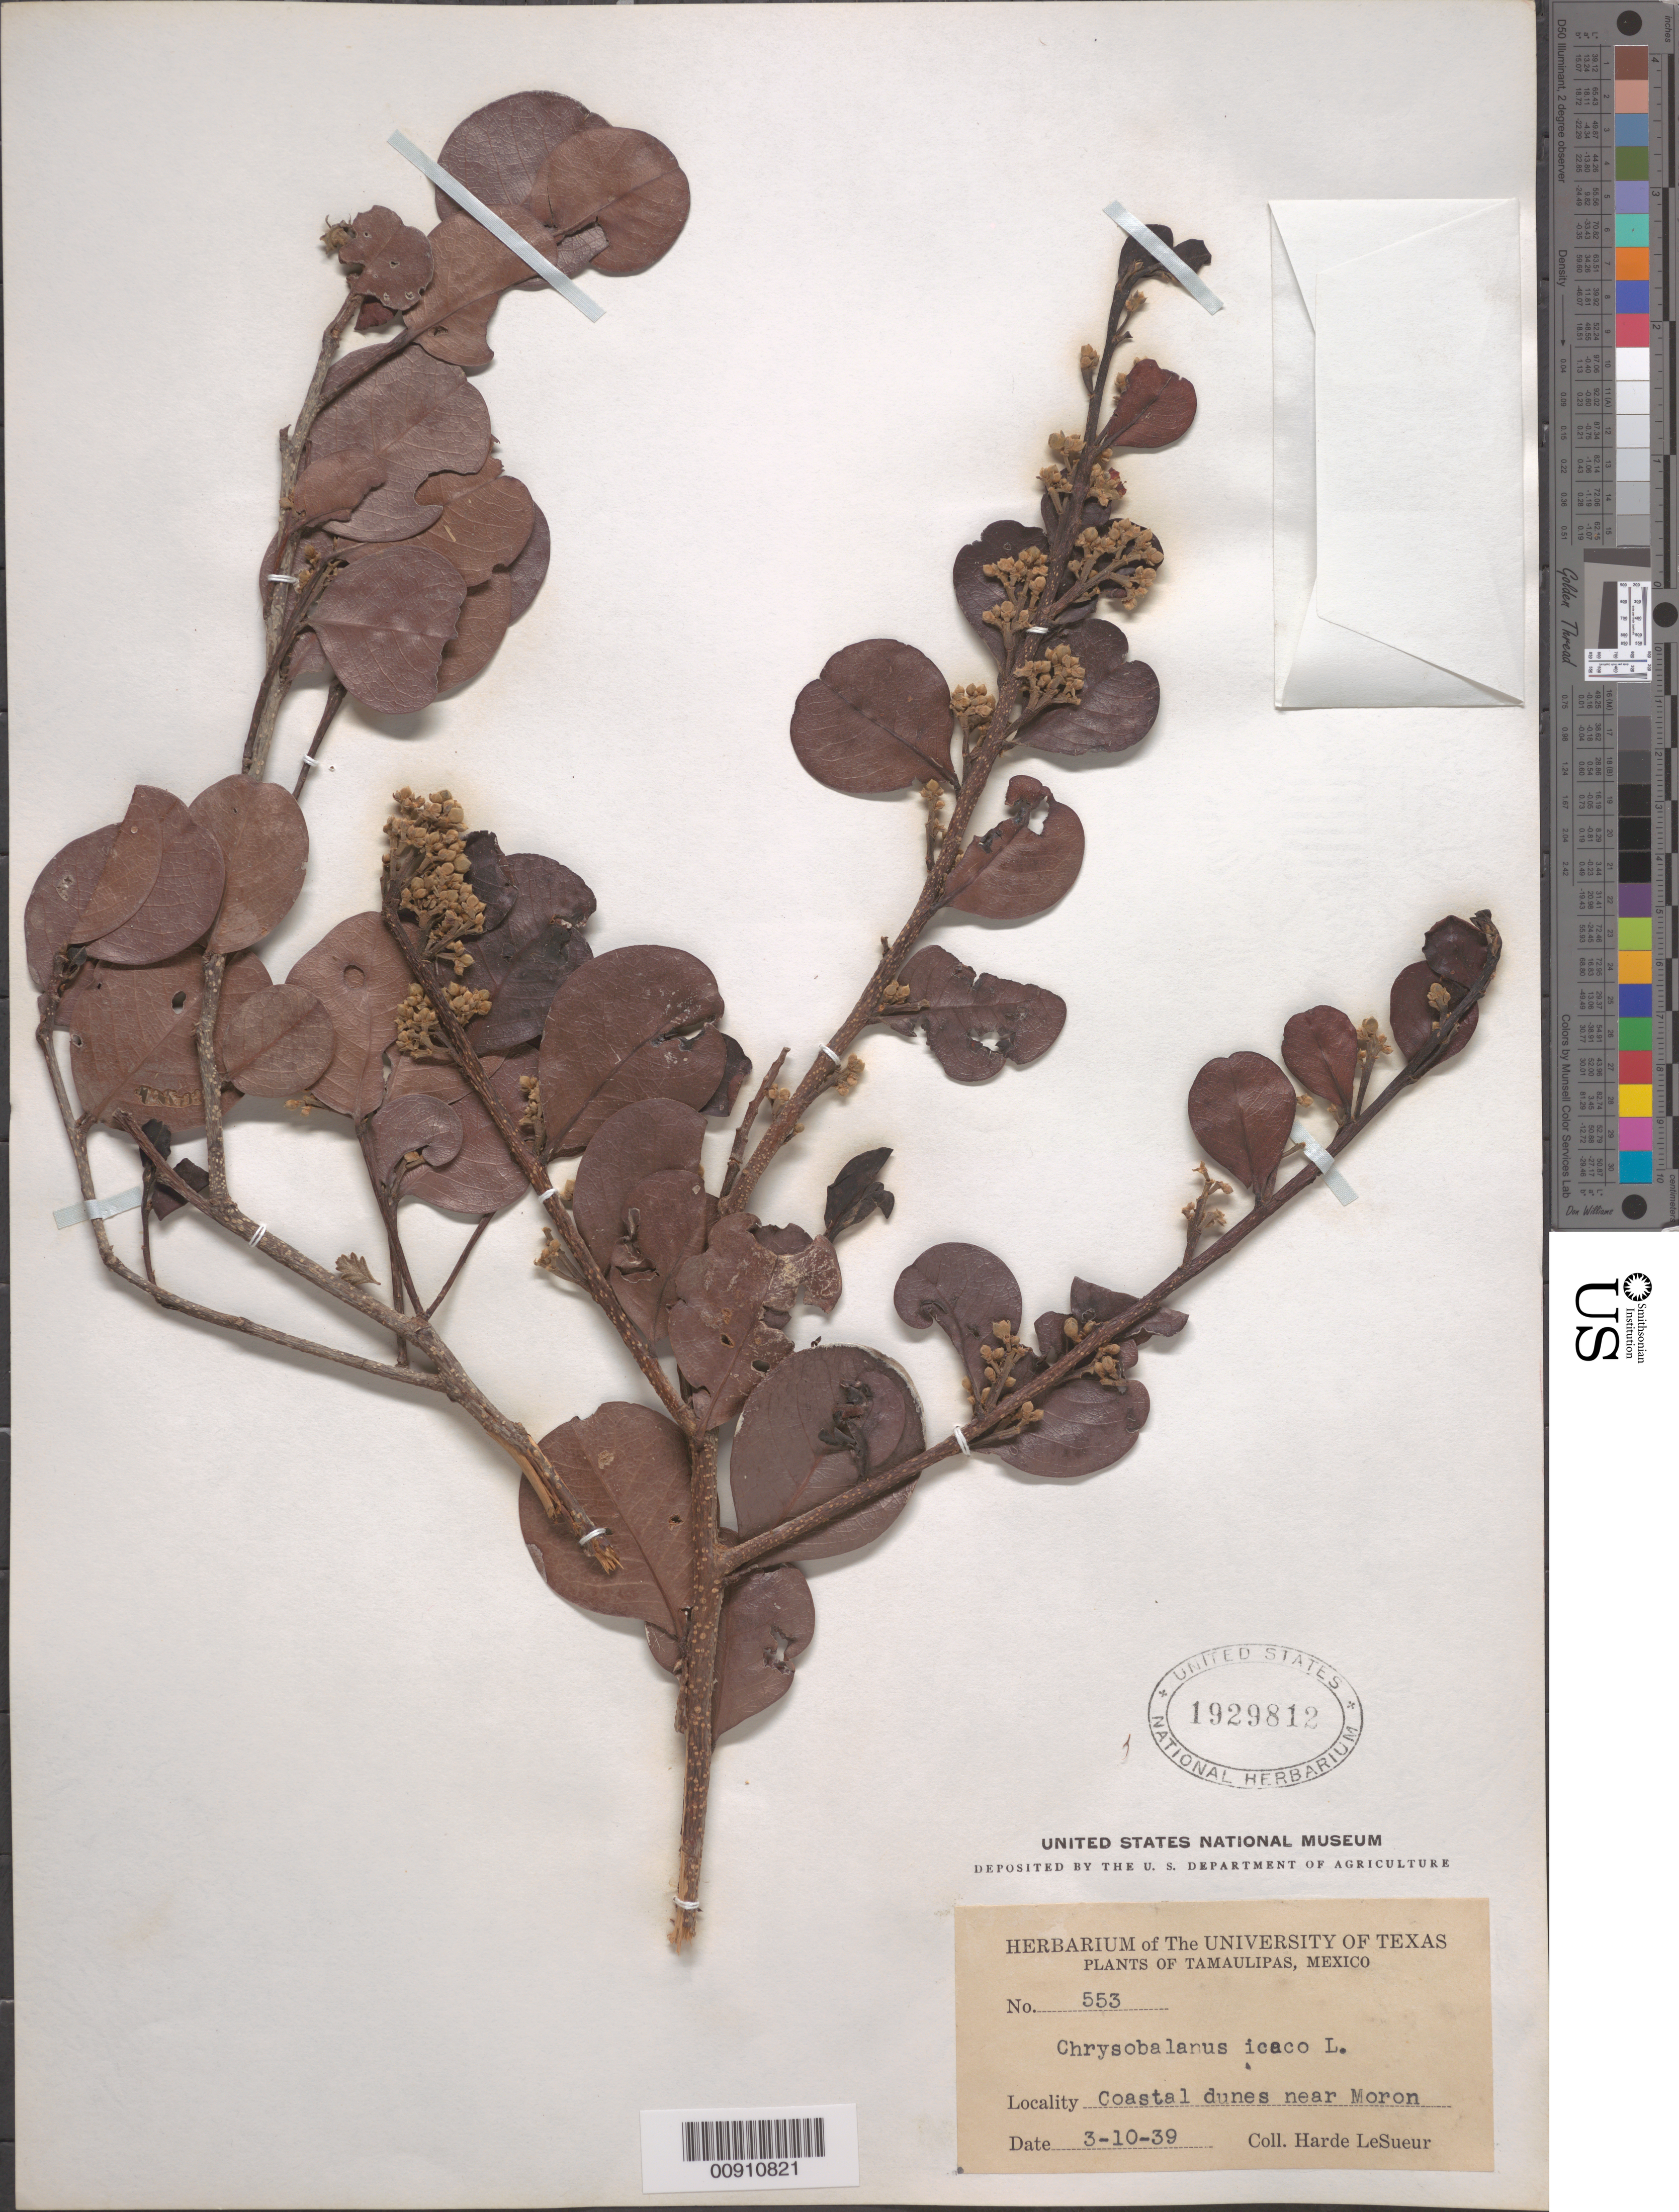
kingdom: Plantae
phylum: Tracheophyta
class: Magnoliopsida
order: Malpighiales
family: Chrysobalanaceae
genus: Chrysobalanus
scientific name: Chrysobalanus icaco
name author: L.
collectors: D. H. LeSueur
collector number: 553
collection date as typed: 10 Mar 1939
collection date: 1939-03-10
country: Mexico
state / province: Tamaulipas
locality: Near Moron, Tamaulipas.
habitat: Coastal dunes.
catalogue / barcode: US 1929812